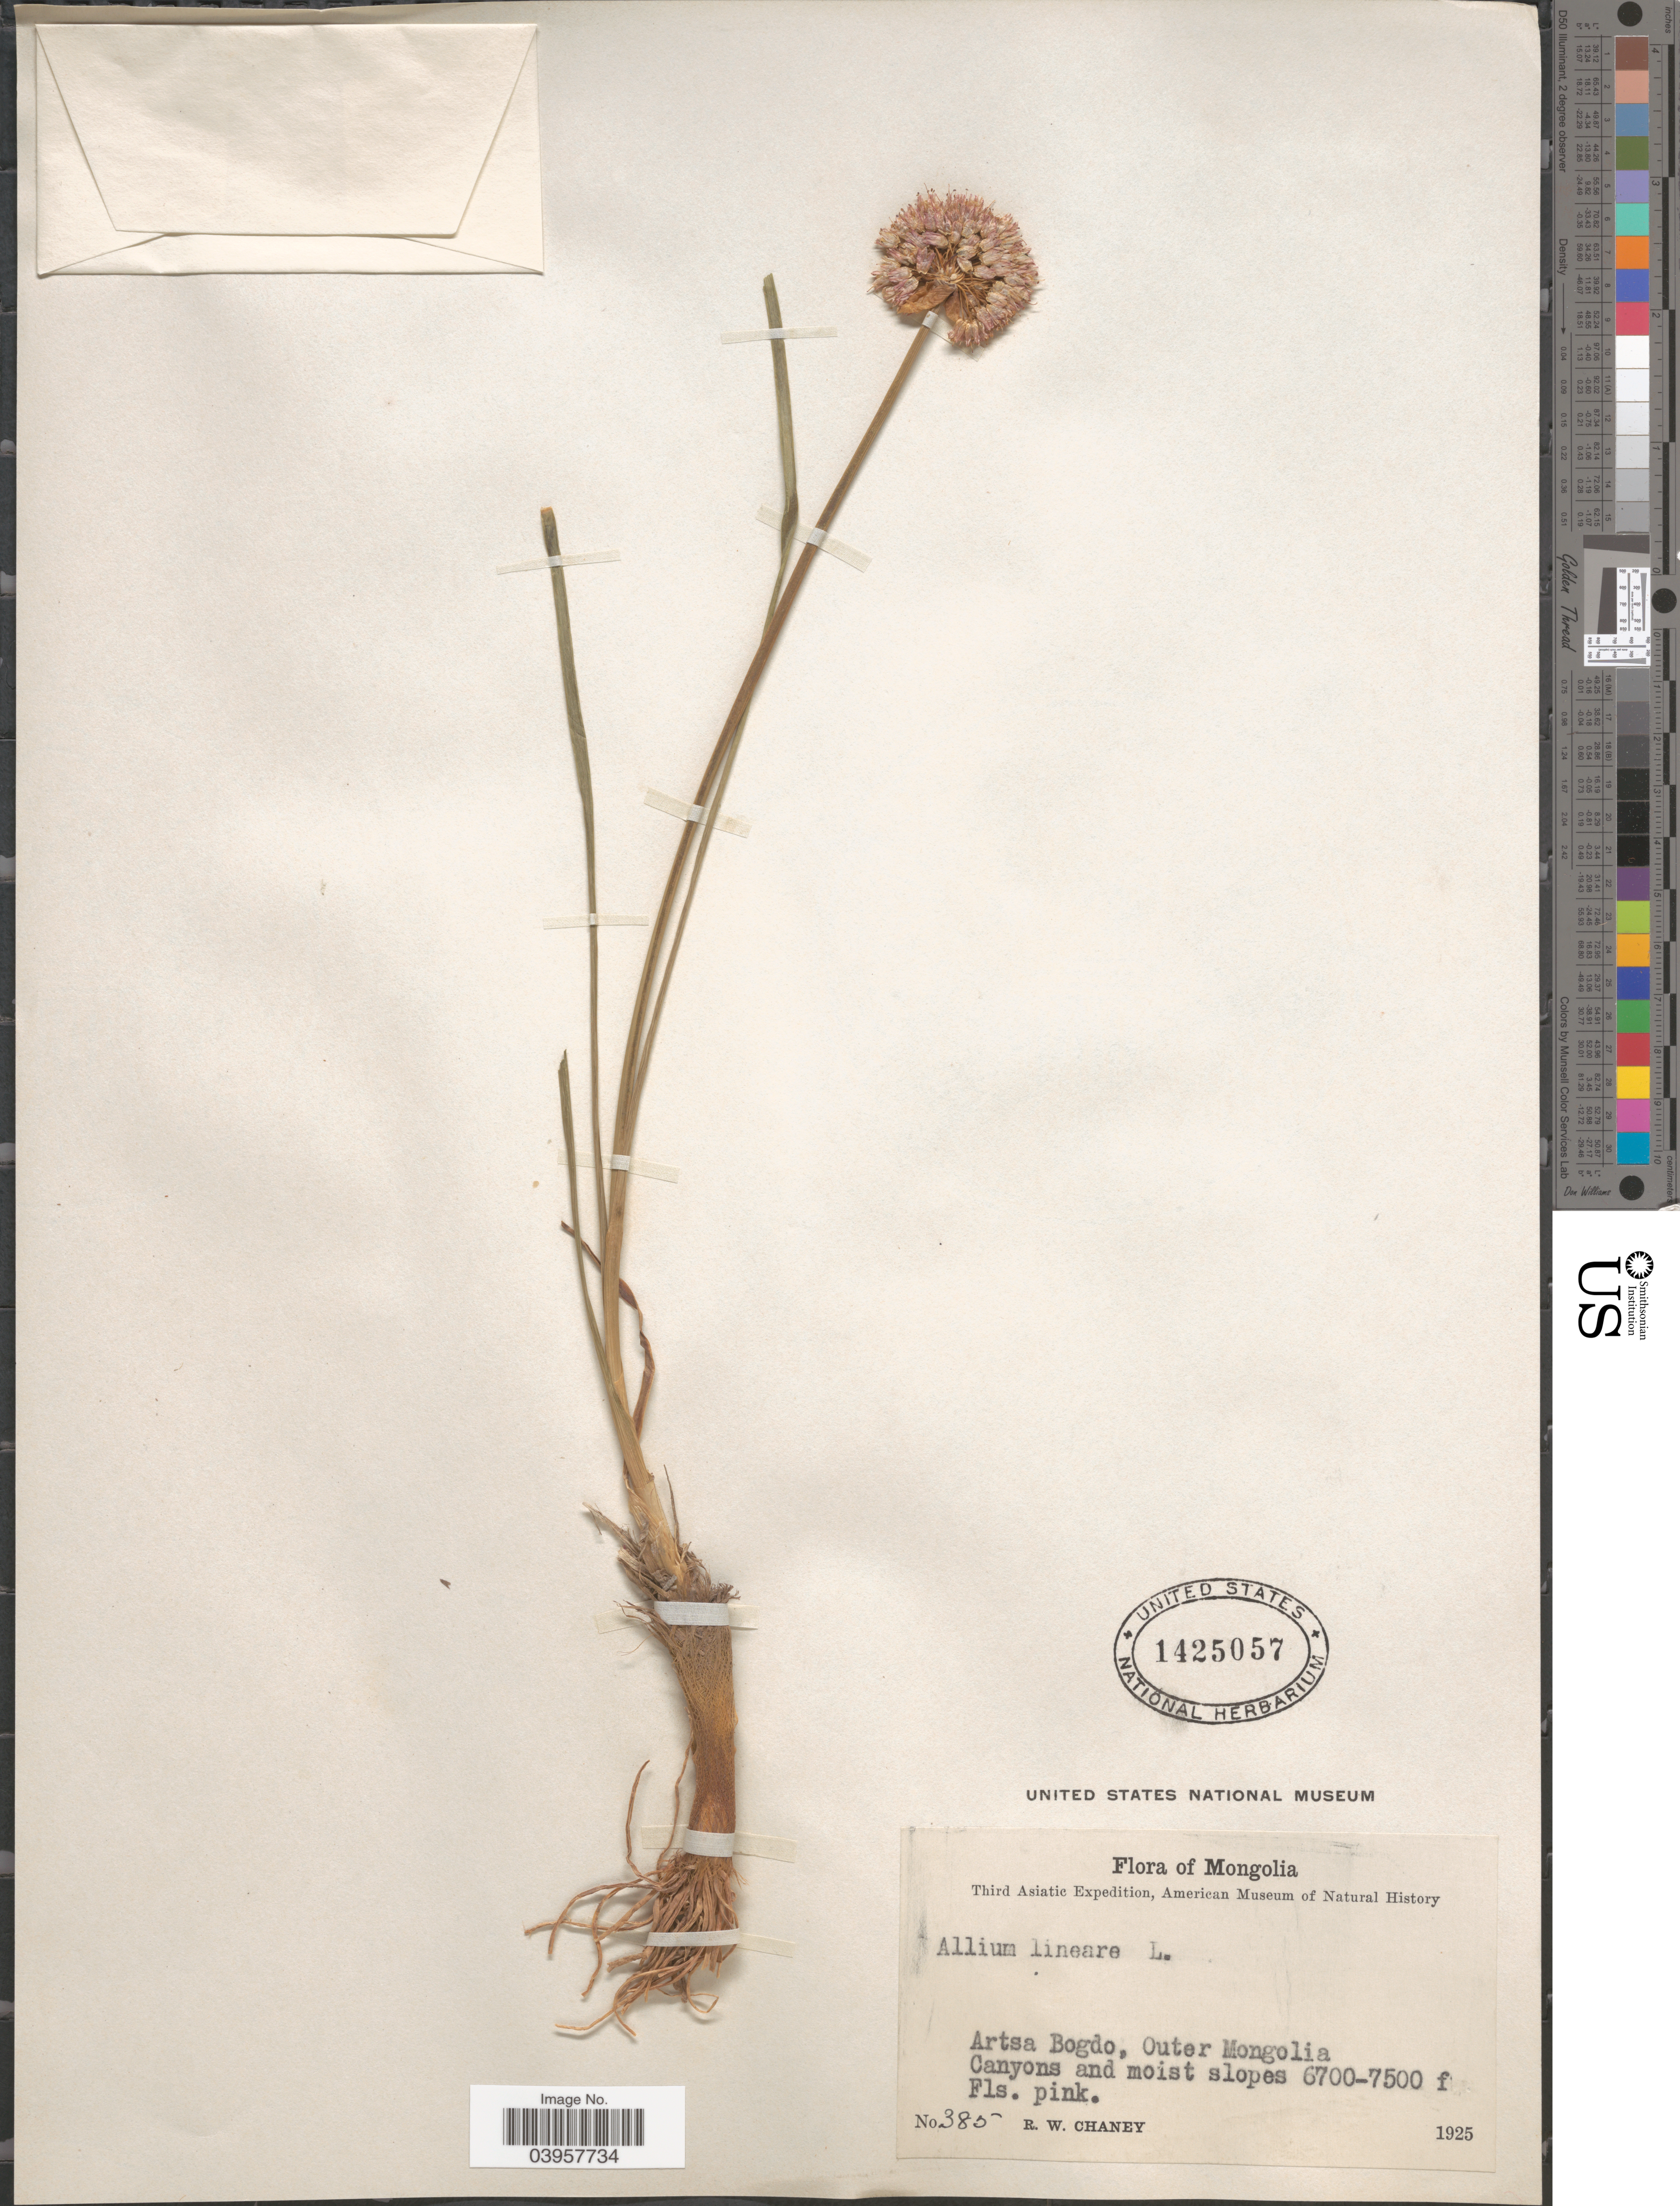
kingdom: Plantae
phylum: Tracheophyta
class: Liliopsida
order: Asparagales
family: Amaryllidaceae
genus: Allium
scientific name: Allium lineare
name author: L.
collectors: R. Chaney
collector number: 385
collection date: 1925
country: Mongolia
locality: Mongolia. Artsa Bogdo, Outer Mongolia.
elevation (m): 2042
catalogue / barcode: US 1425057